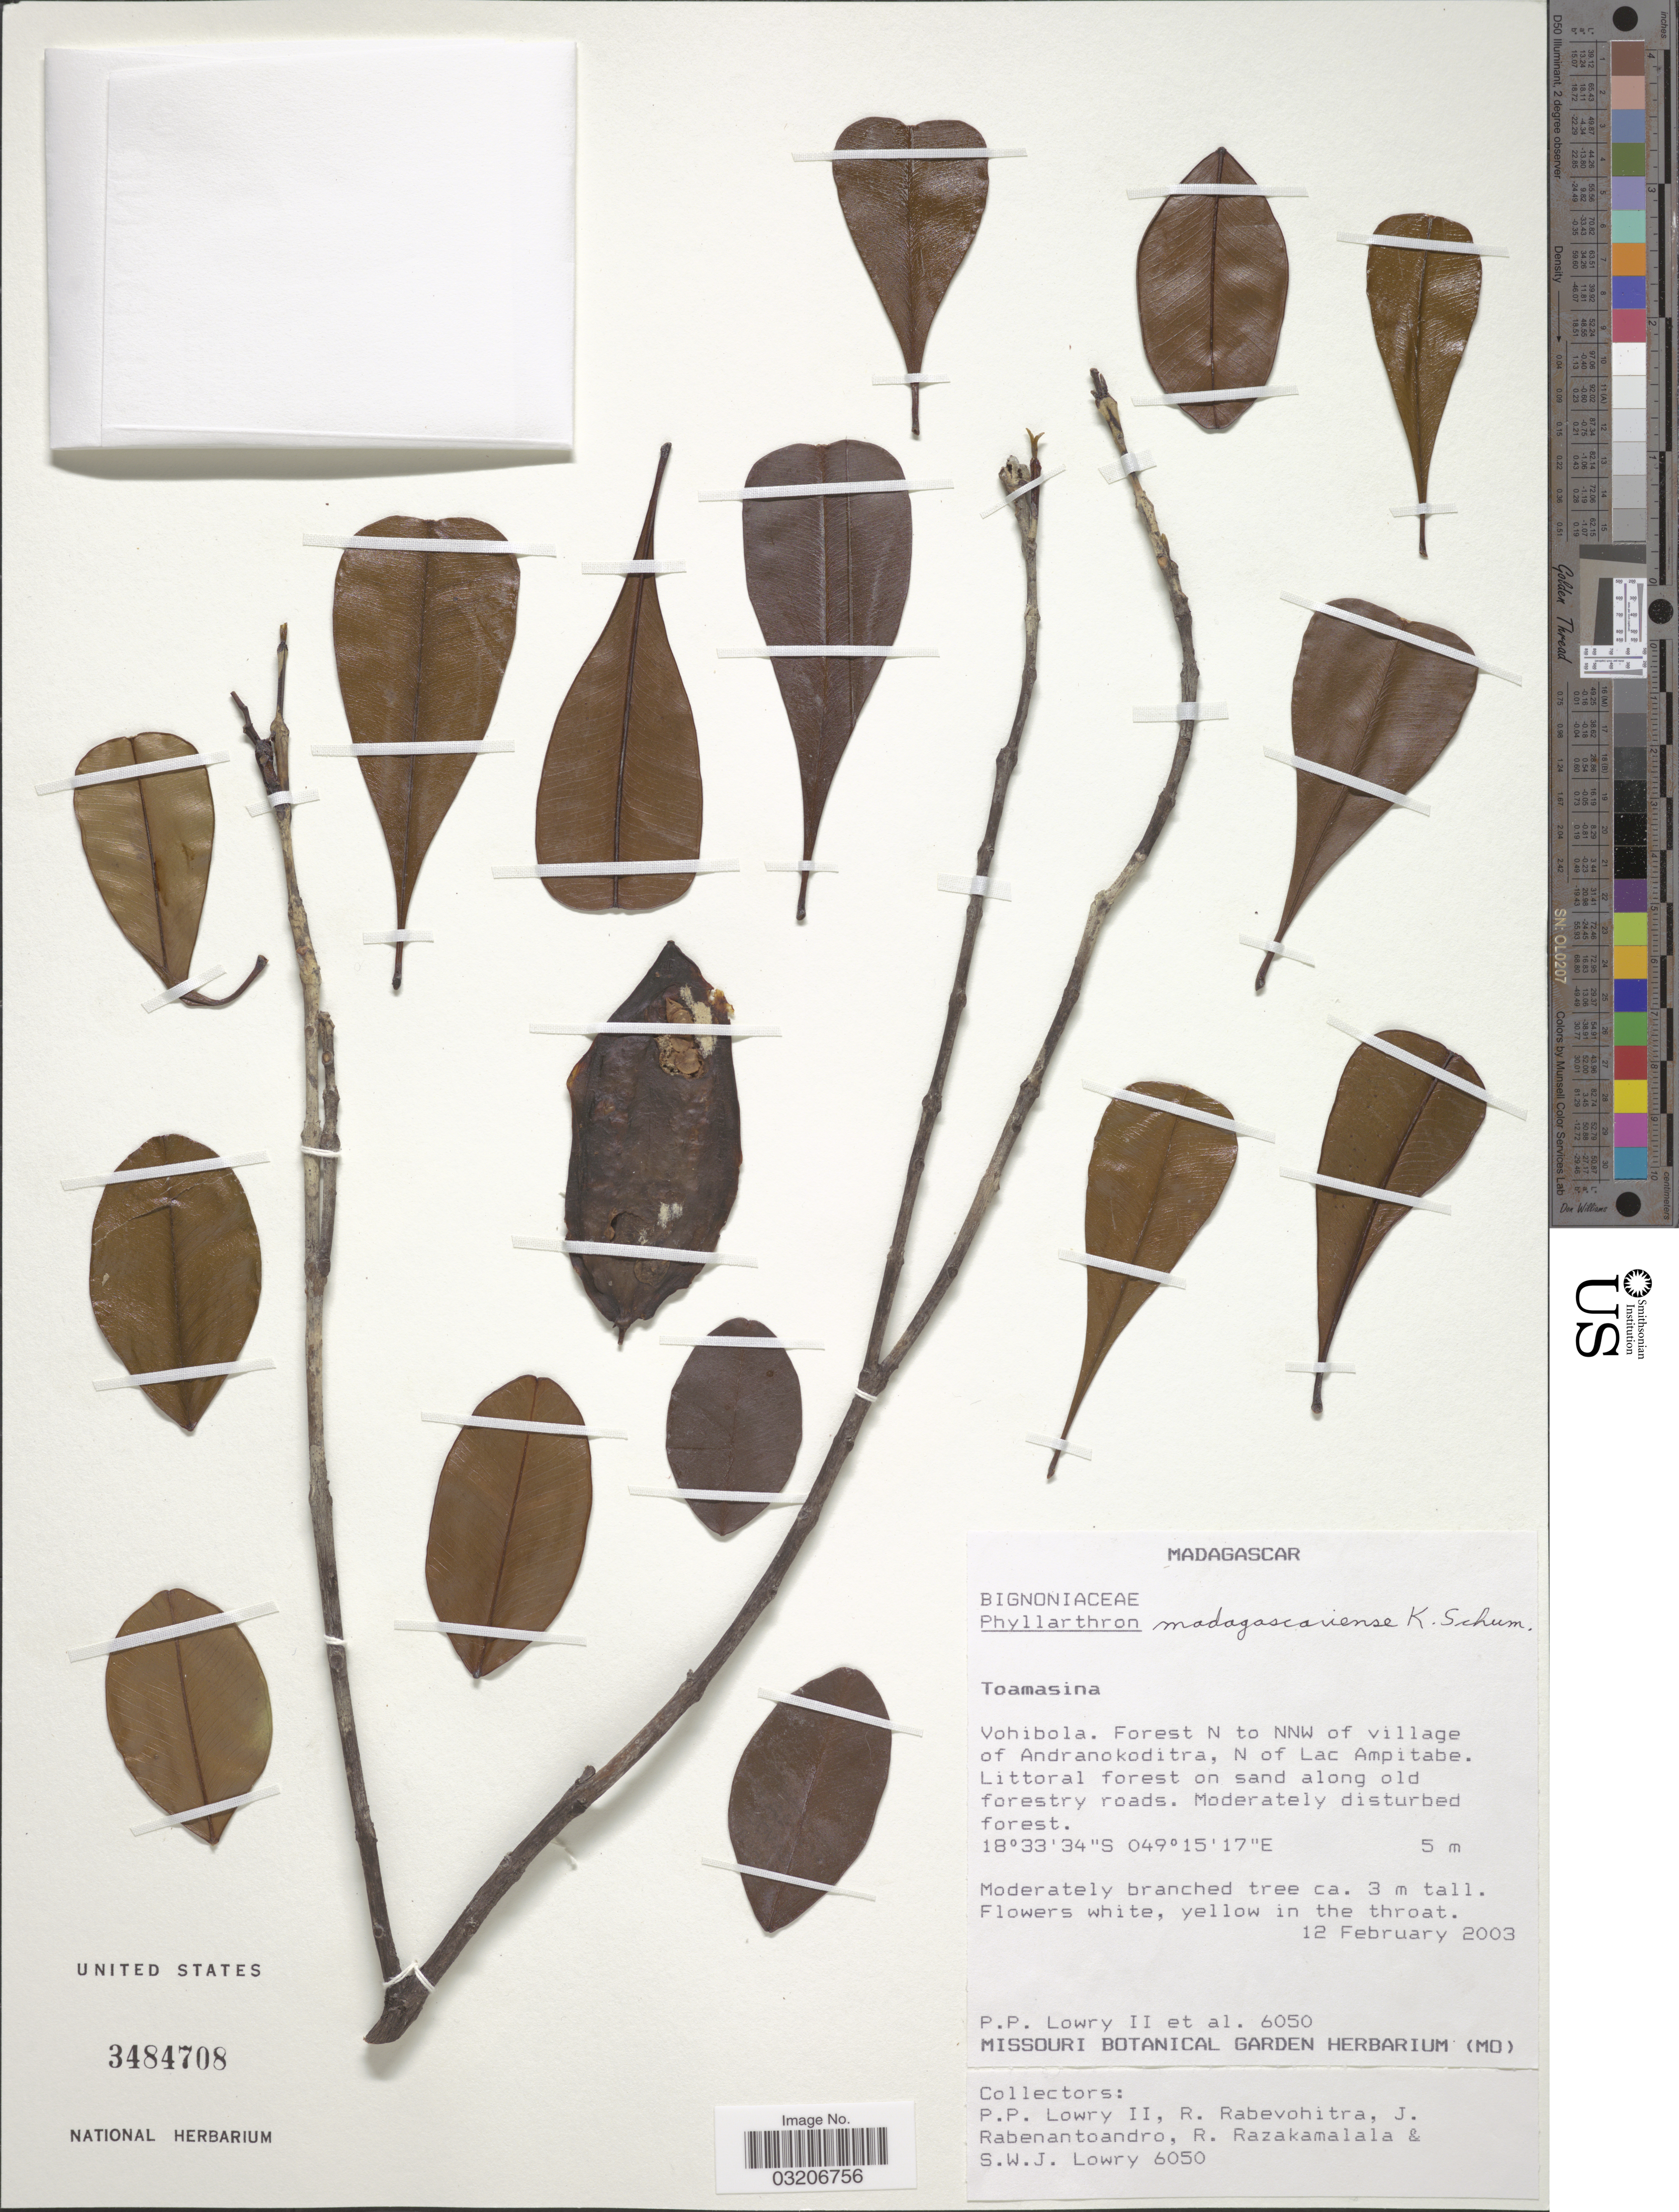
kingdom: Plantae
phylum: Tracheophyta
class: Magnoliopsida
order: Lamiales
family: Bignoniaceae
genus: Phyllarthron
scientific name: Phyllarthron madagascariense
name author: (Bojer) K. Schum.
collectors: P. P. Lowry, R. Rabevohitra, J. Rabenantoandro, R. Razakamalala & S. Lowry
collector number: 6050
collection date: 2003-02-12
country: Madagascar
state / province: Atsinanana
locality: Vohibola. Forest N of NNW of village of Andranokoditra, N of Lac Ampitabe.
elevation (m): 5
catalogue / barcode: US 3484708